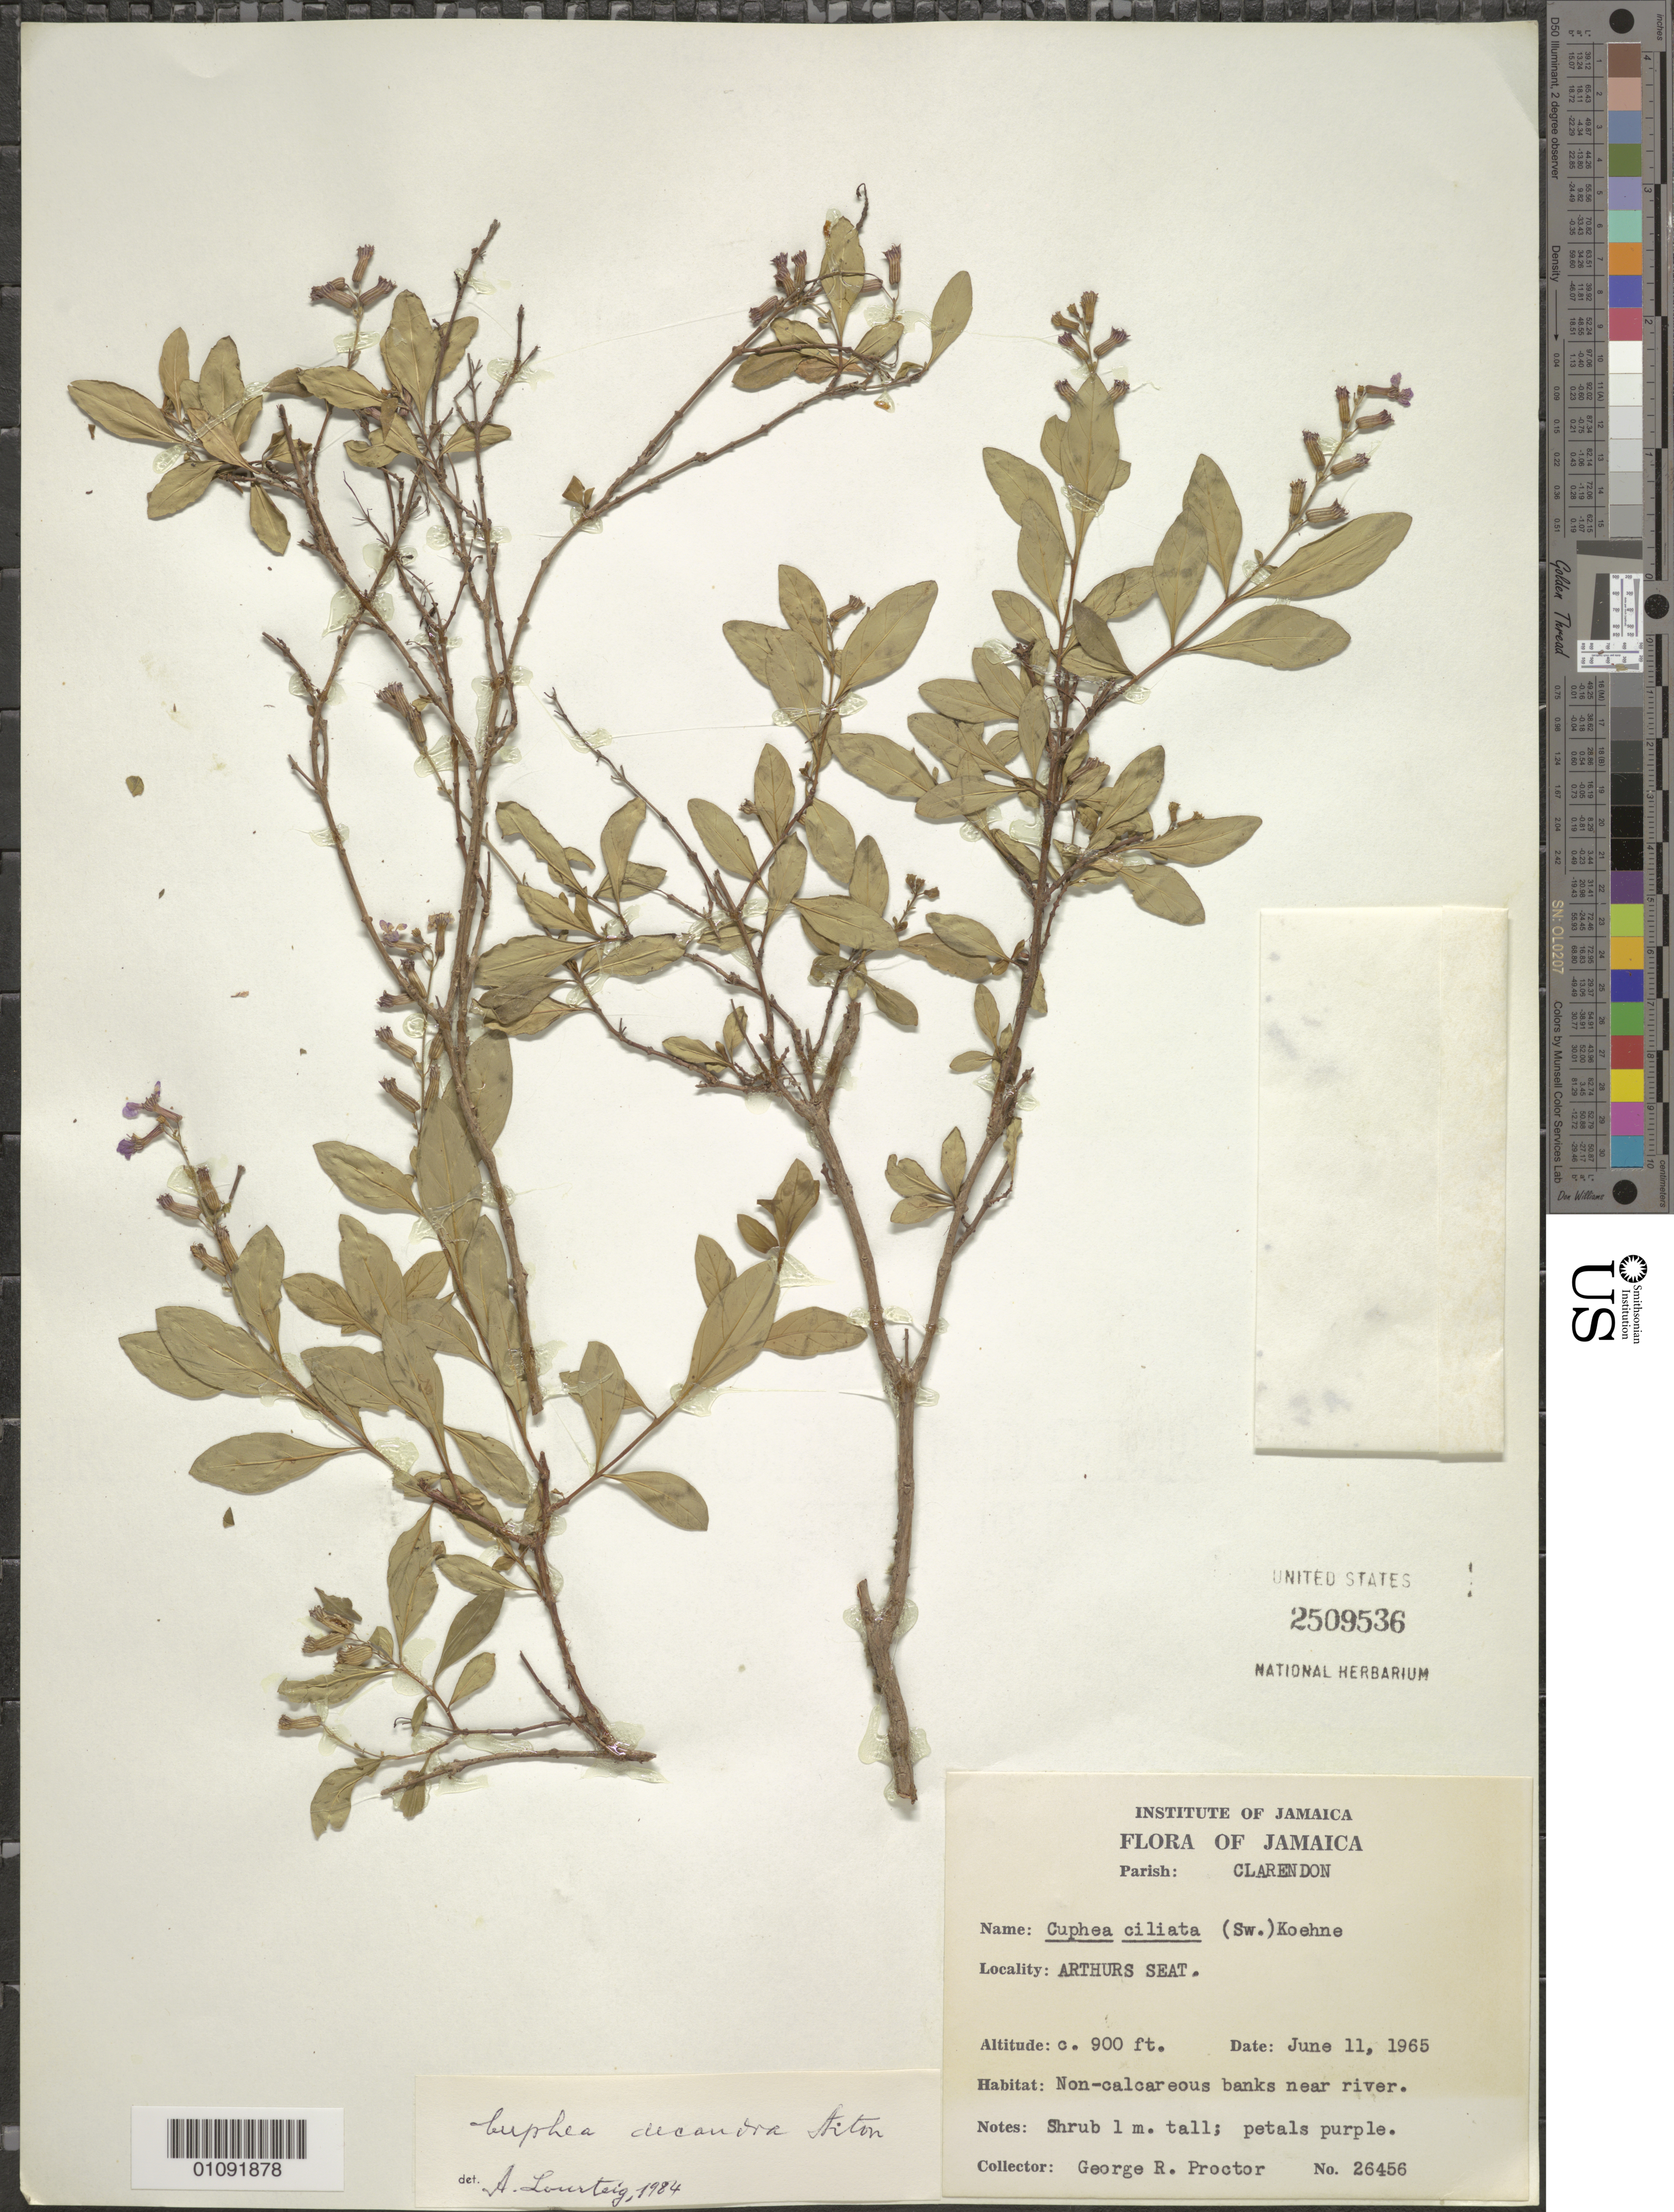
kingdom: Plantae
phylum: Tracheophyta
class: Magnoliopsida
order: Myrtales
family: Lythraceae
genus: Cuphea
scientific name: Cuphea decandra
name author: W.T. Aiton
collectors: G. R. Proctor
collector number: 26456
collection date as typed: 11 Jun 1965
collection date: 1965-06-11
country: Jamaica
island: Jamaica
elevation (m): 274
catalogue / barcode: US 2509536